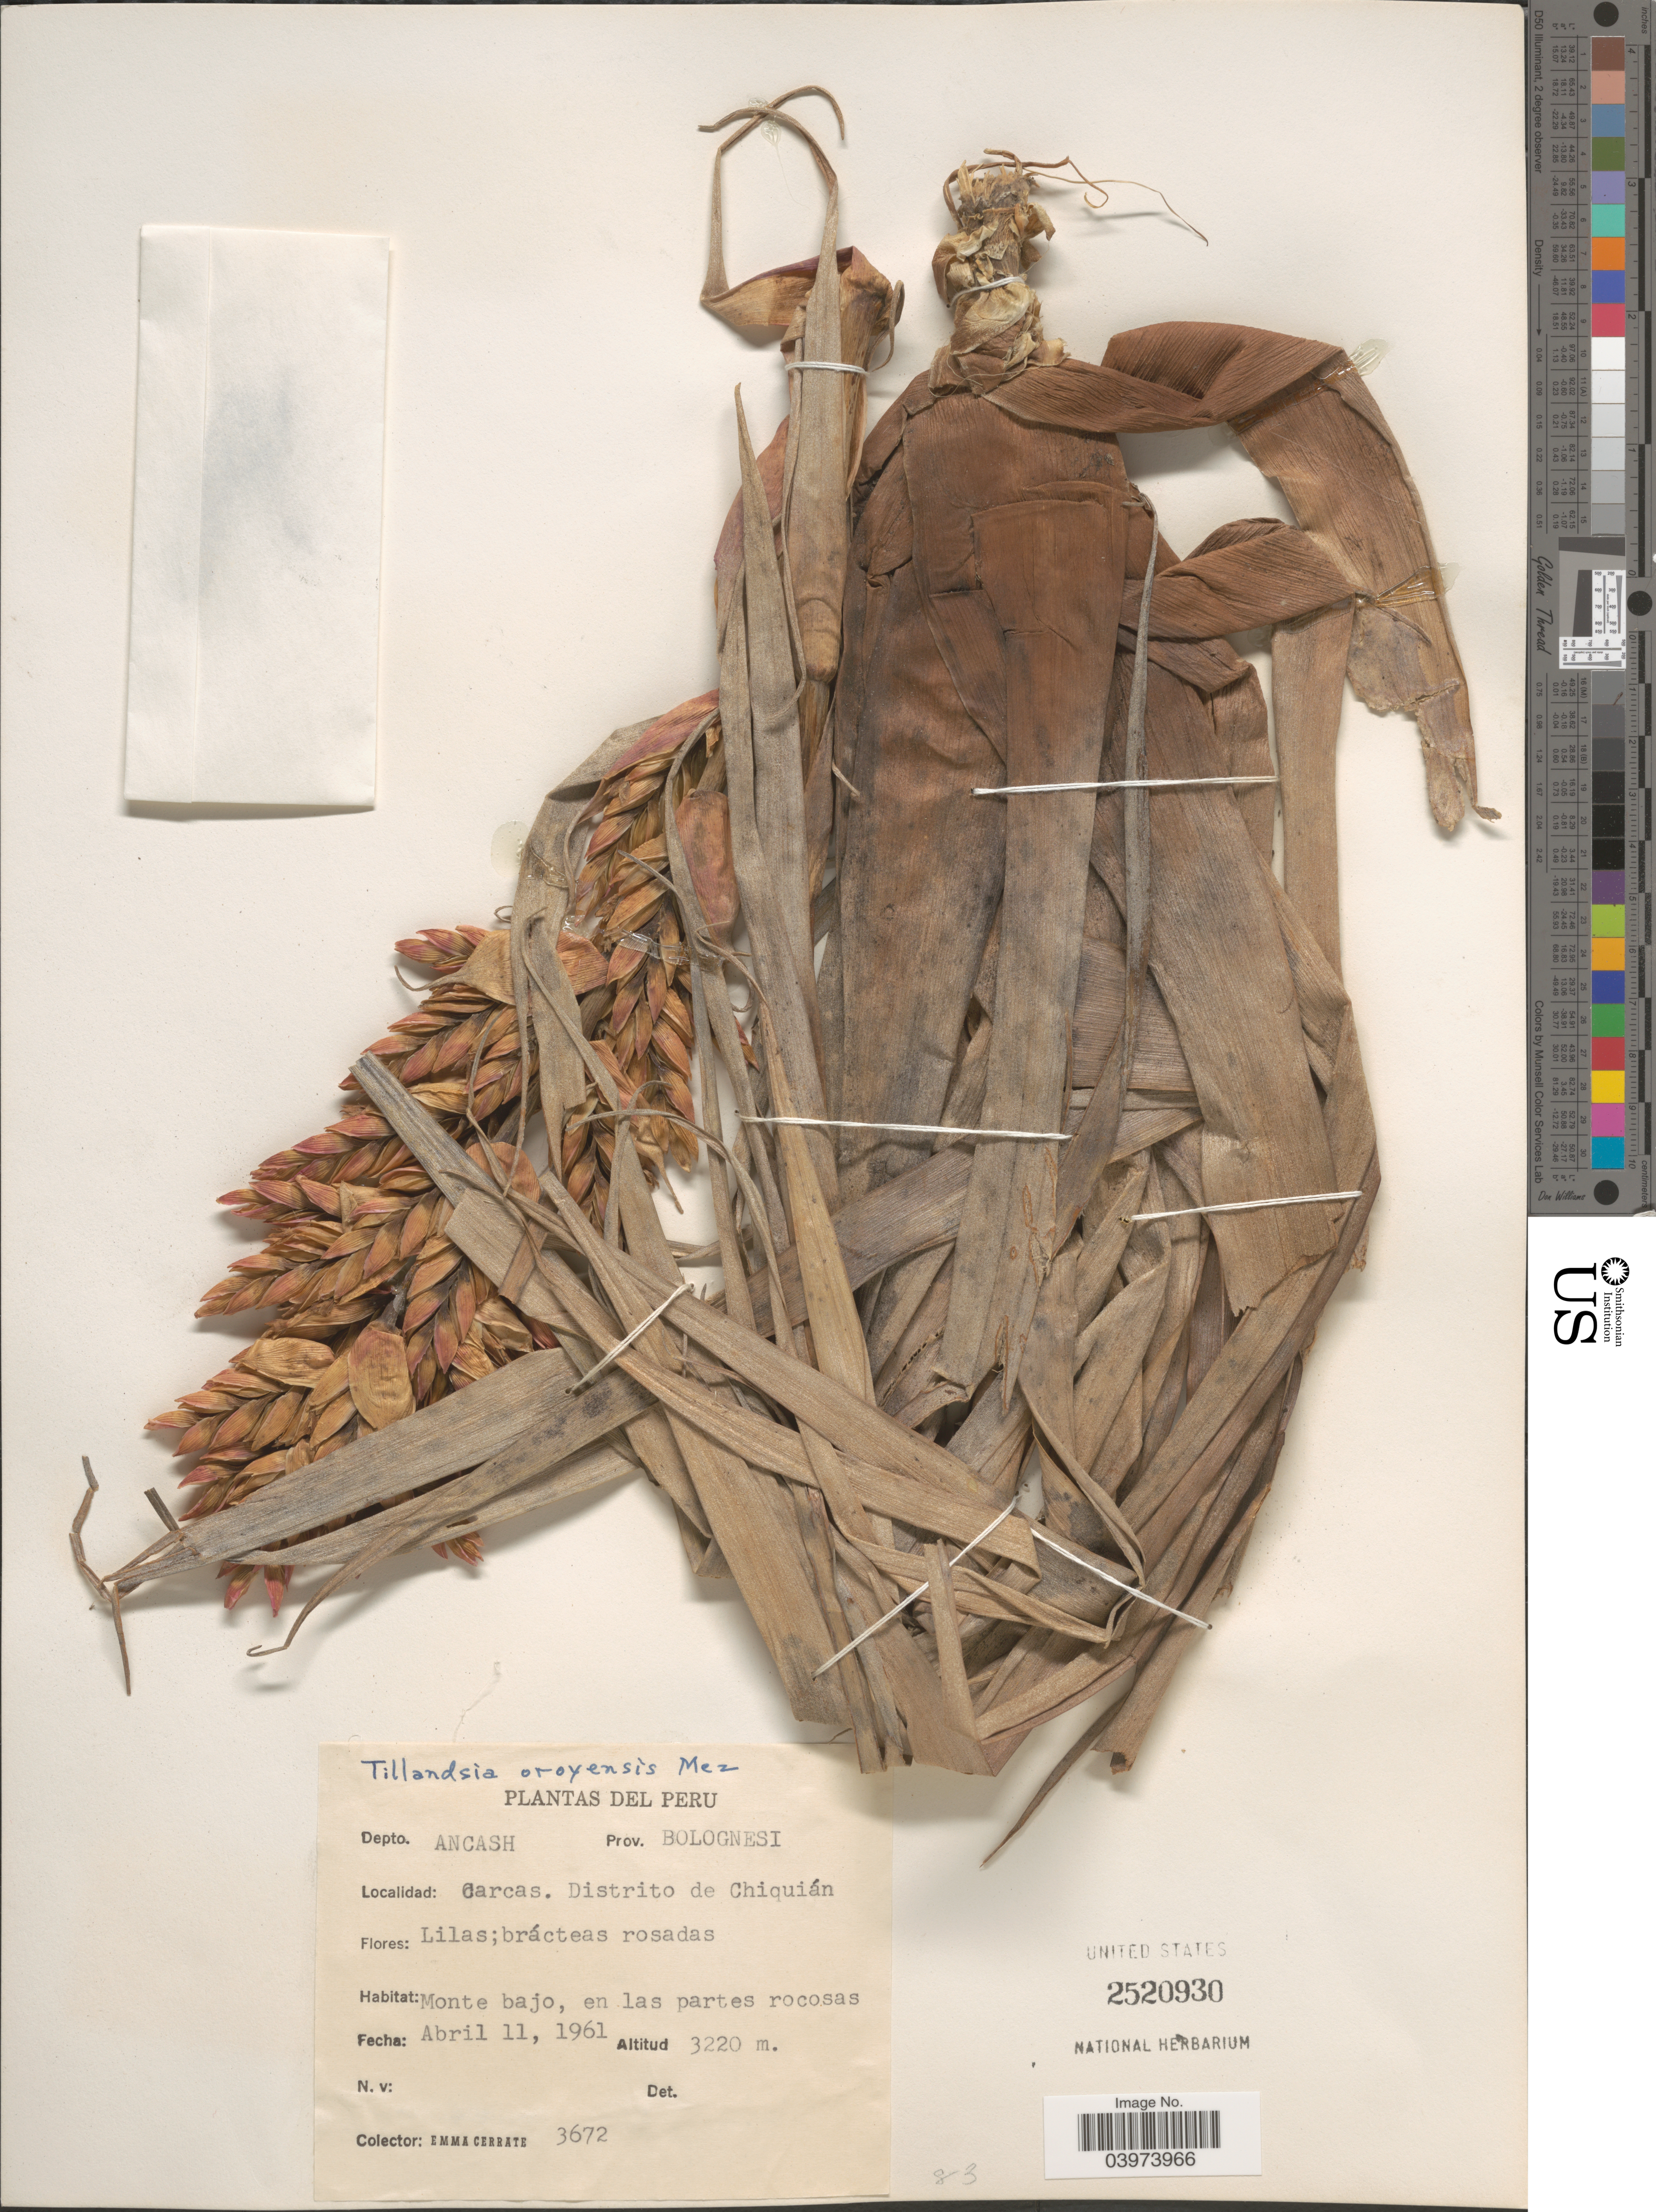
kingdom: Plantae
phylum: Tracheophyta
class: Liliopsida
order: Poales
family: Bromeliaceae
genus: Tillandsia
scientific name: Tillandsia oroyensis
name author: Mez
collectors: E. Cerrate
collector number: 3672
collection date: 1961-04-11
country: Peru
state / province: Ancash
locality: Depto. Ancash. Prov. Bolognesi. Carca. Distrito de Chiquián.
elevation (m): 3220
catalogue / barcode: US 2520930